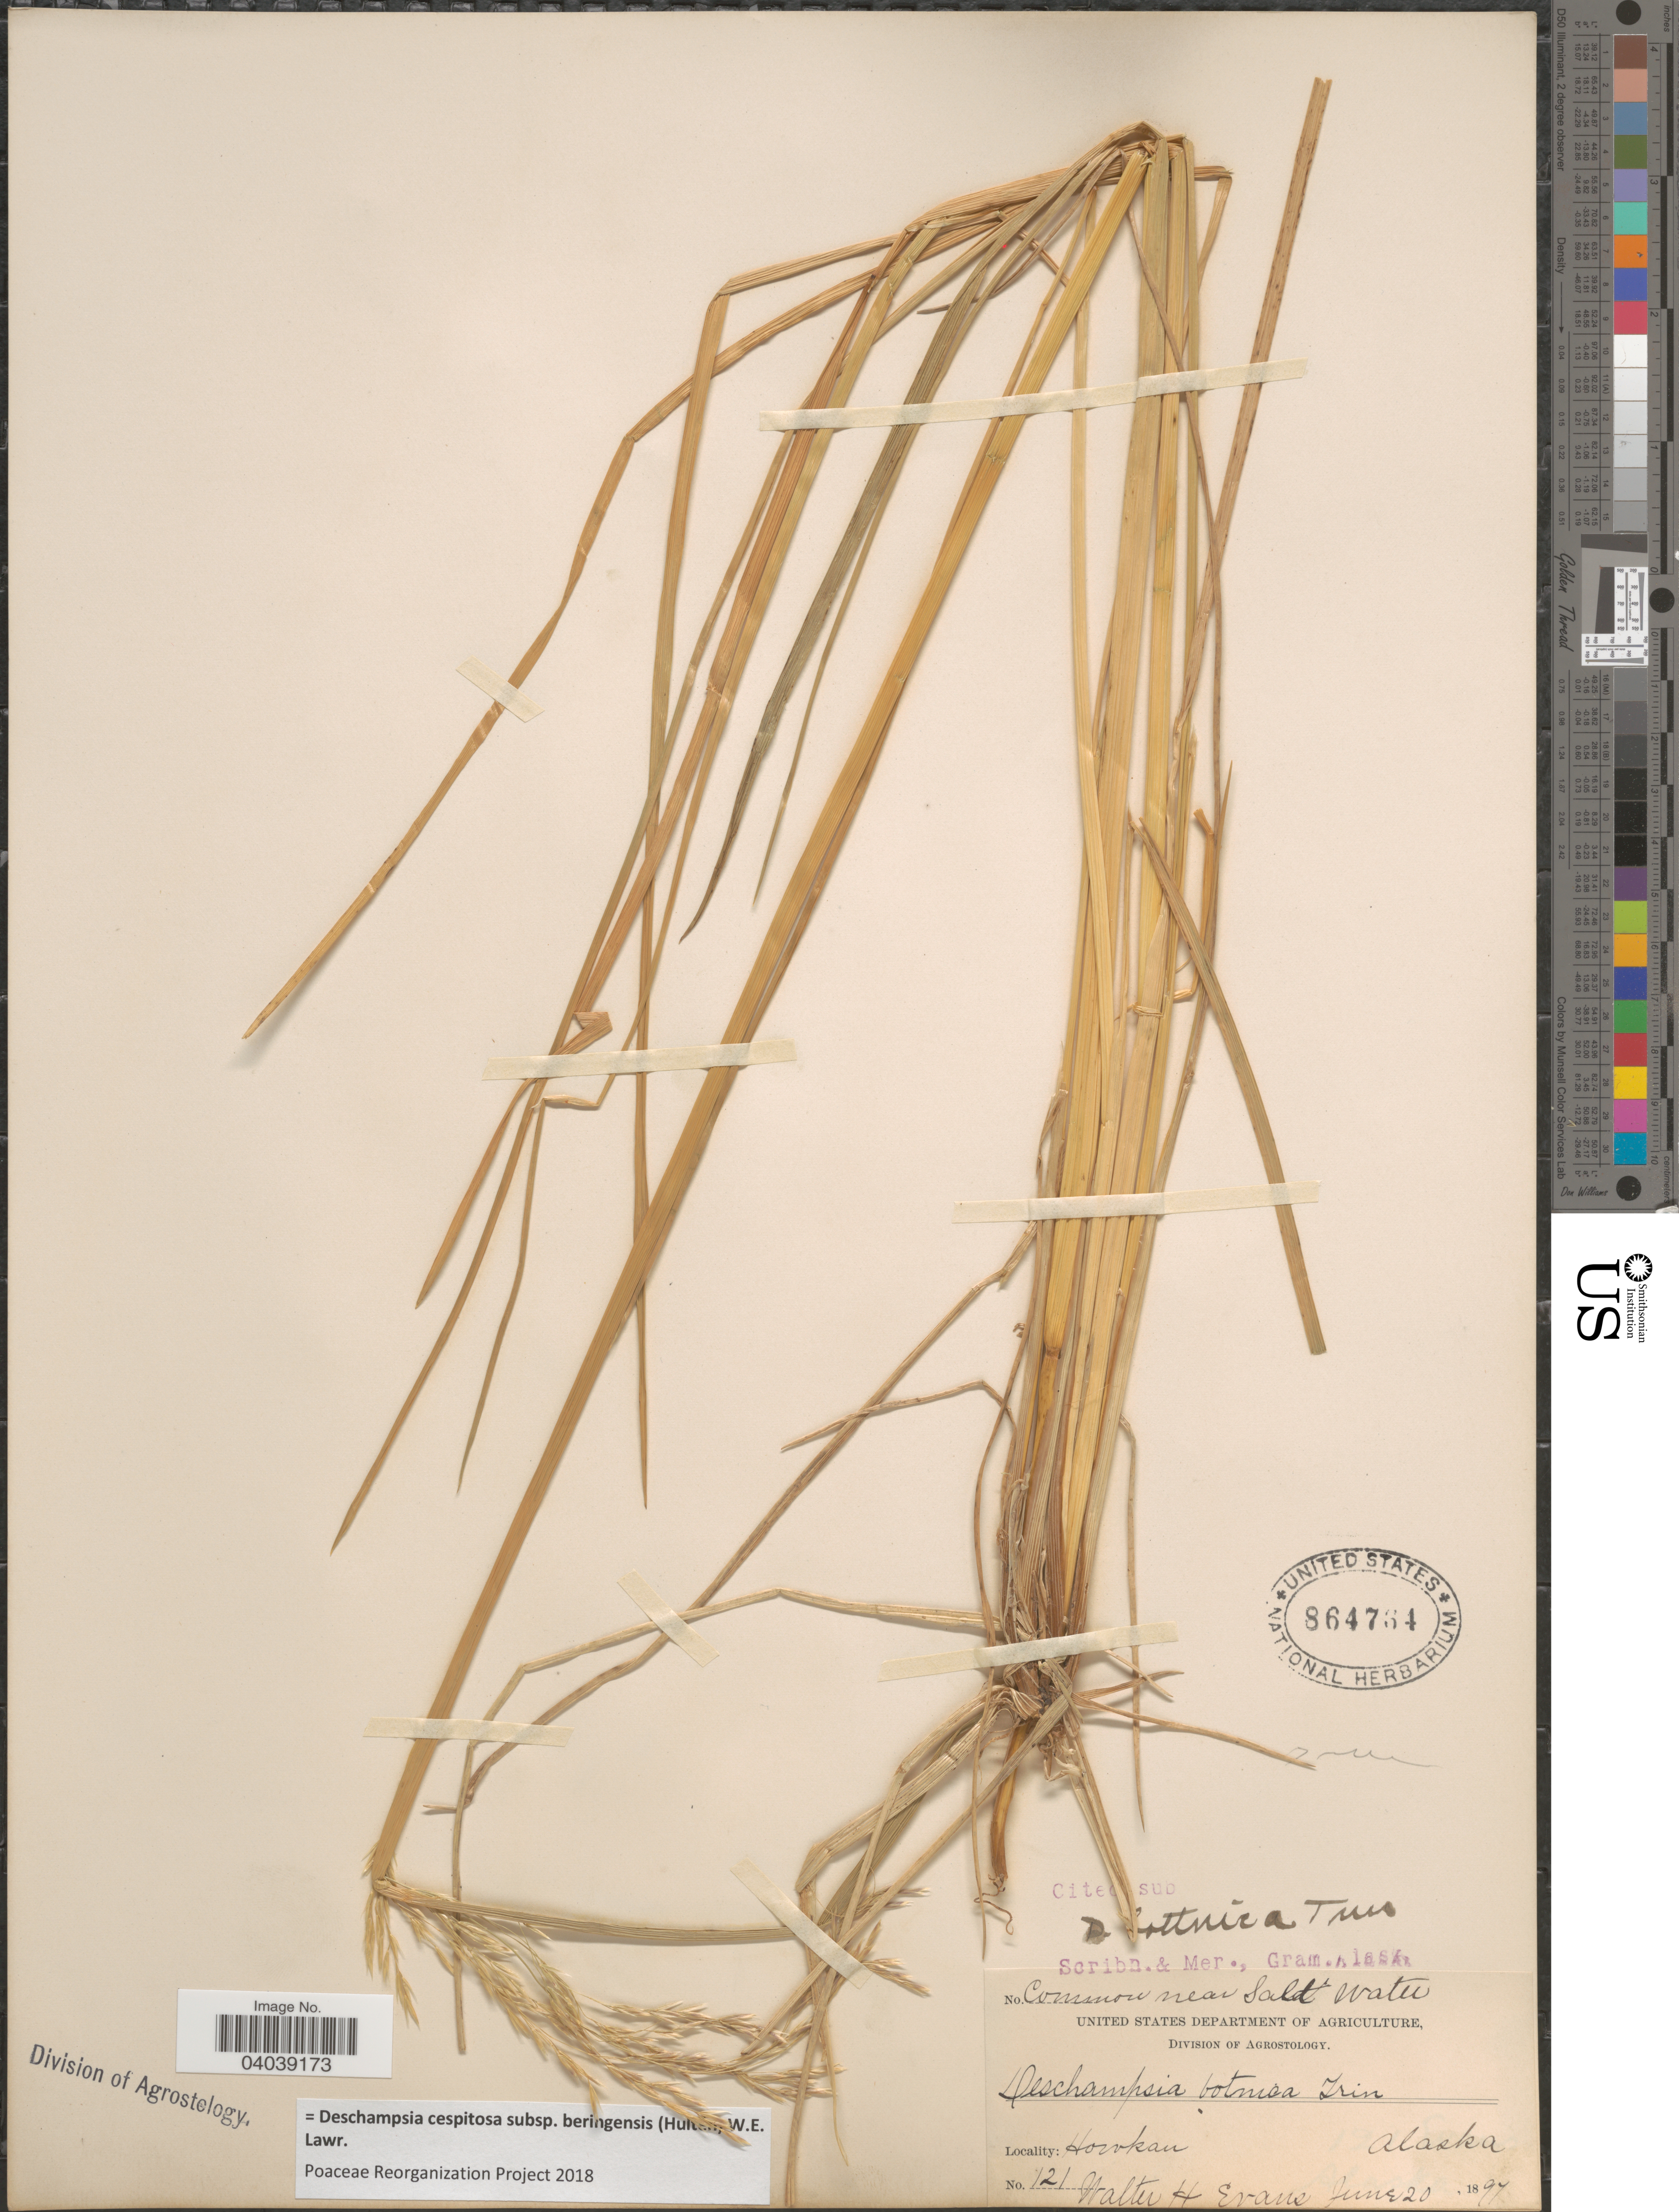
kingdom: Plantae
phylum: Tracheophyta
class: Liliopsida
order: Poales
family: Poaceae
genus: Deschampsia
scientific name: Deschampsia cespitosa subsp. beringensis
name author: (Hultén) Lawrence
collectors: W. H. Evans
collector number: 121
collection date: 1897-06-20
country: United States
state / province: Alaska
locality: Howkan.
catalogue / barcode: US 864764